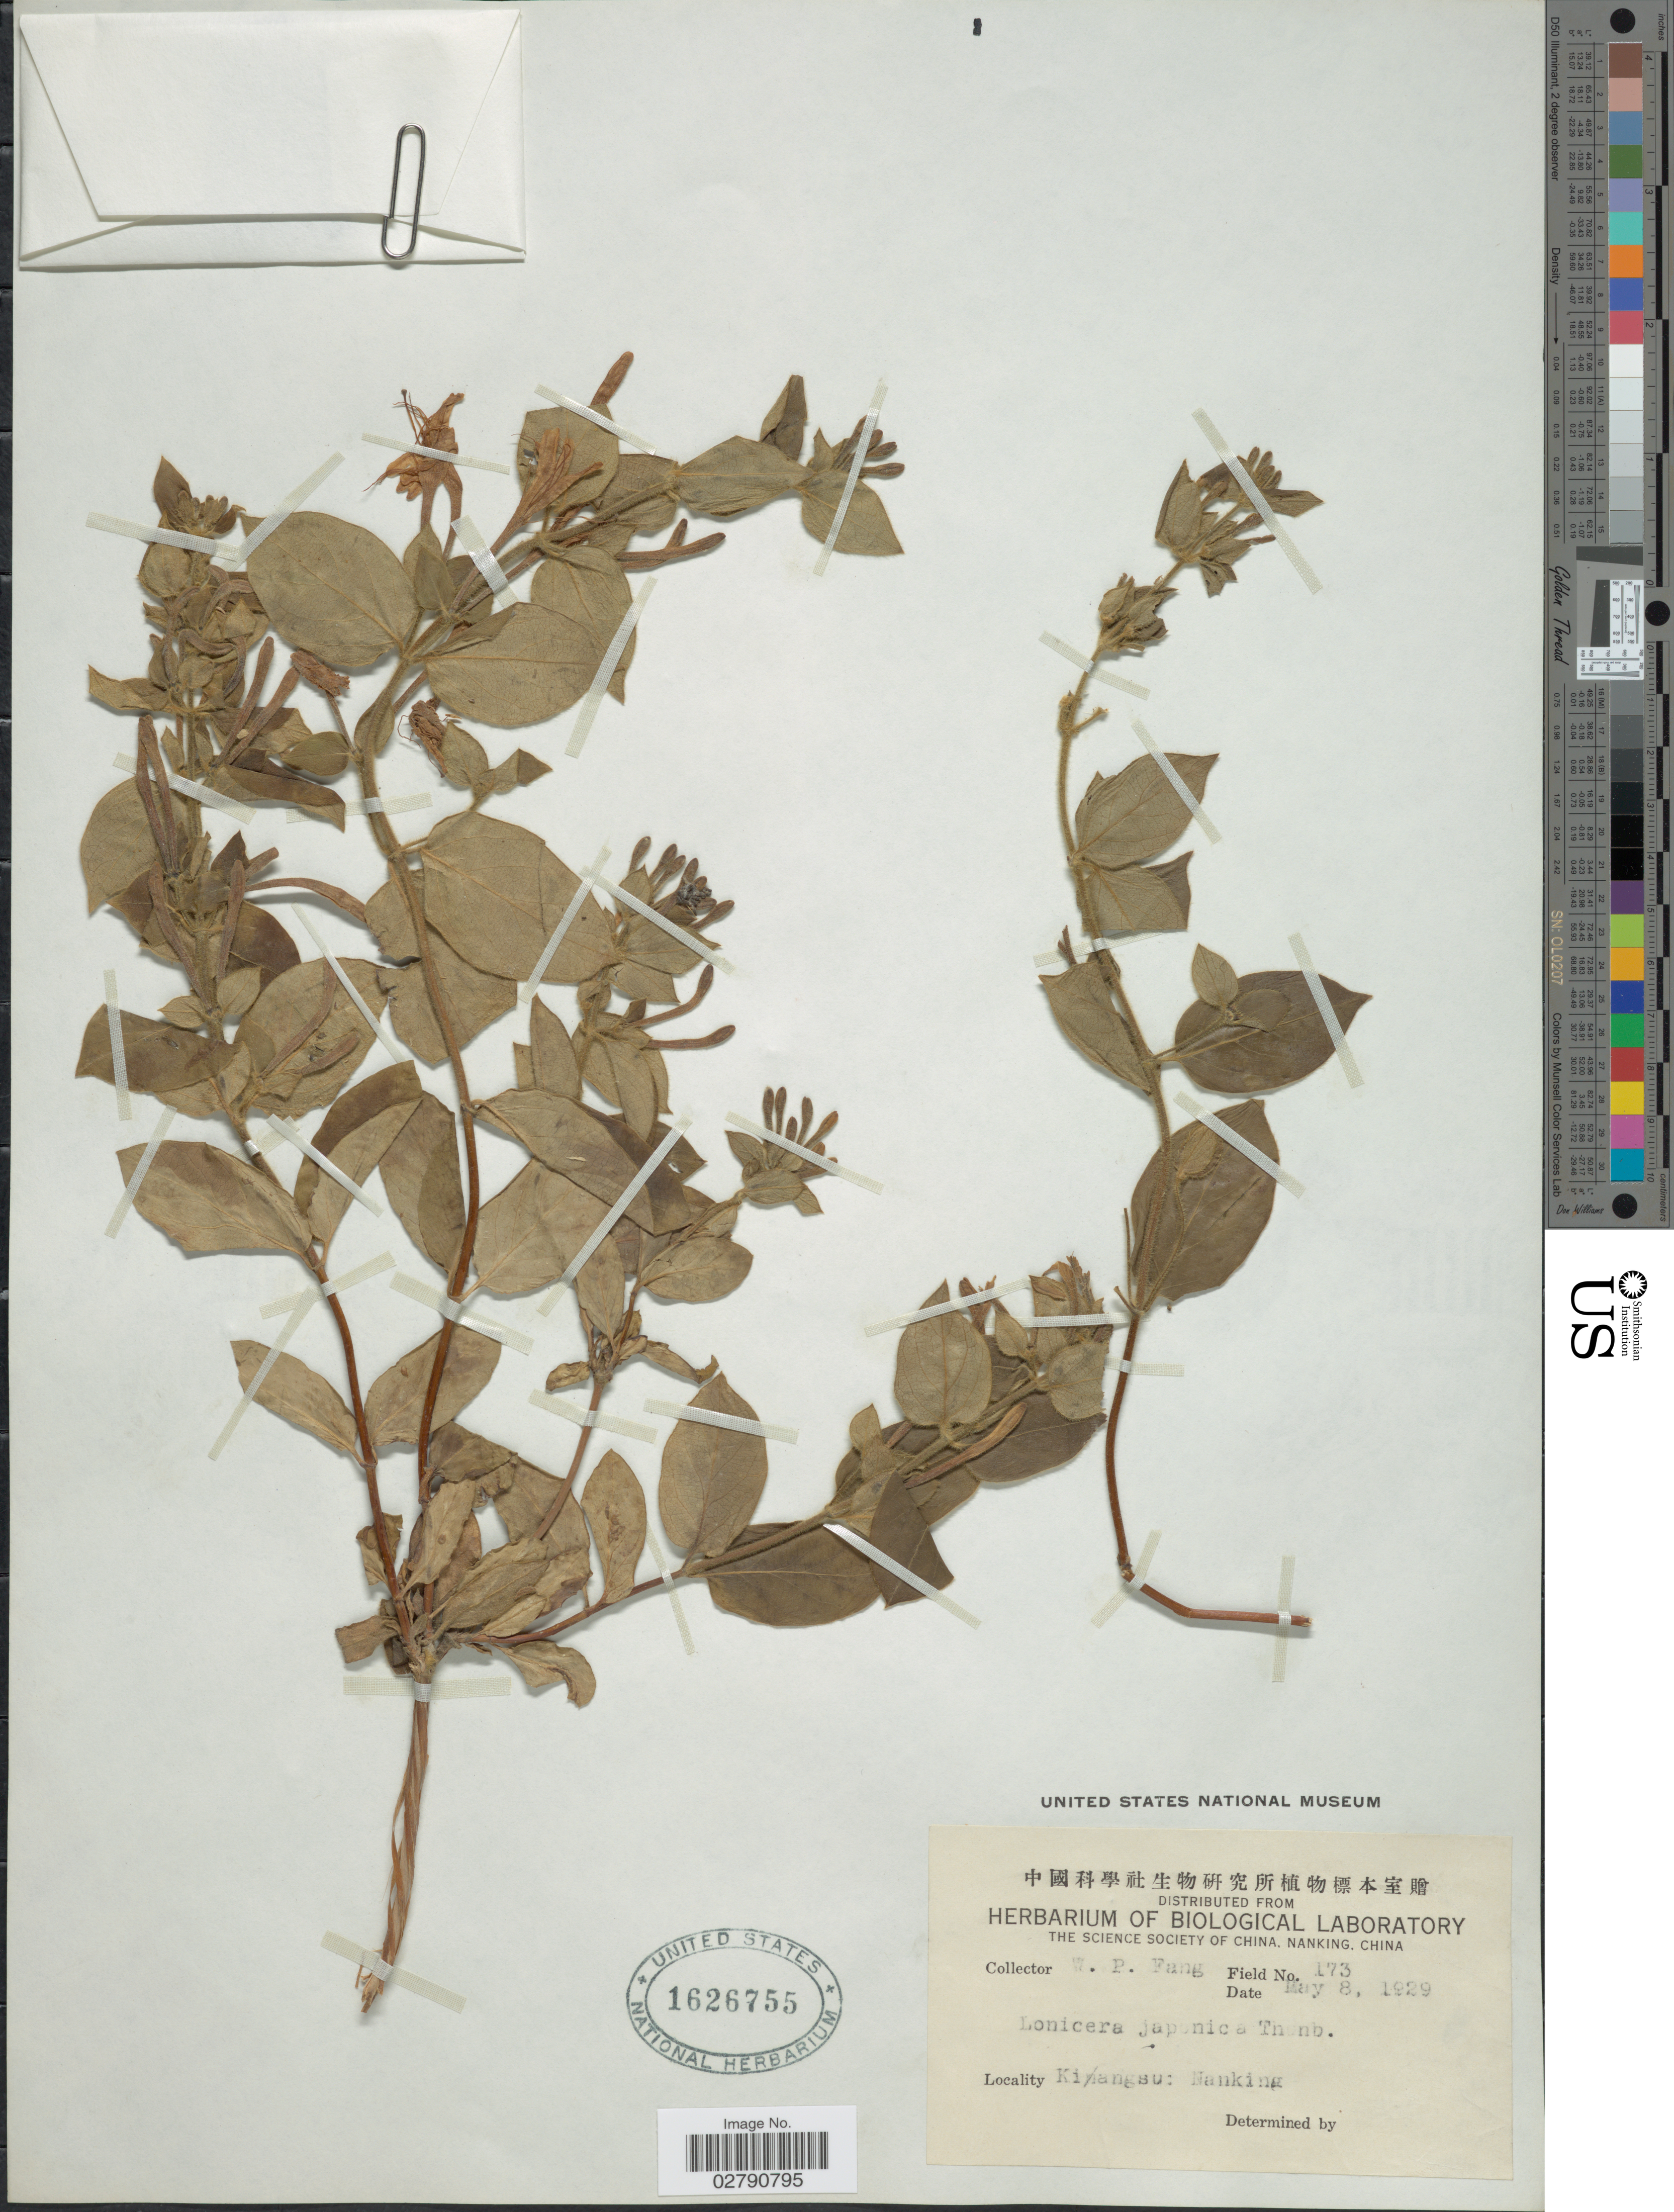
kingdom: Plantae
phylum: Tracheophyta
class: Magnoliopsida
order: Dipsacales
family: Caprifoliaceae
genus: Lonicera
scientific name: Lonicera japonica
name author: Thunb.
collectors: W. P. Fang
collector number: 173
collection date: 1929-05-08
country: China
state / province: Jiangsu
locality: Kiangsu: Nanking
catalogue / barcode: US 1626755